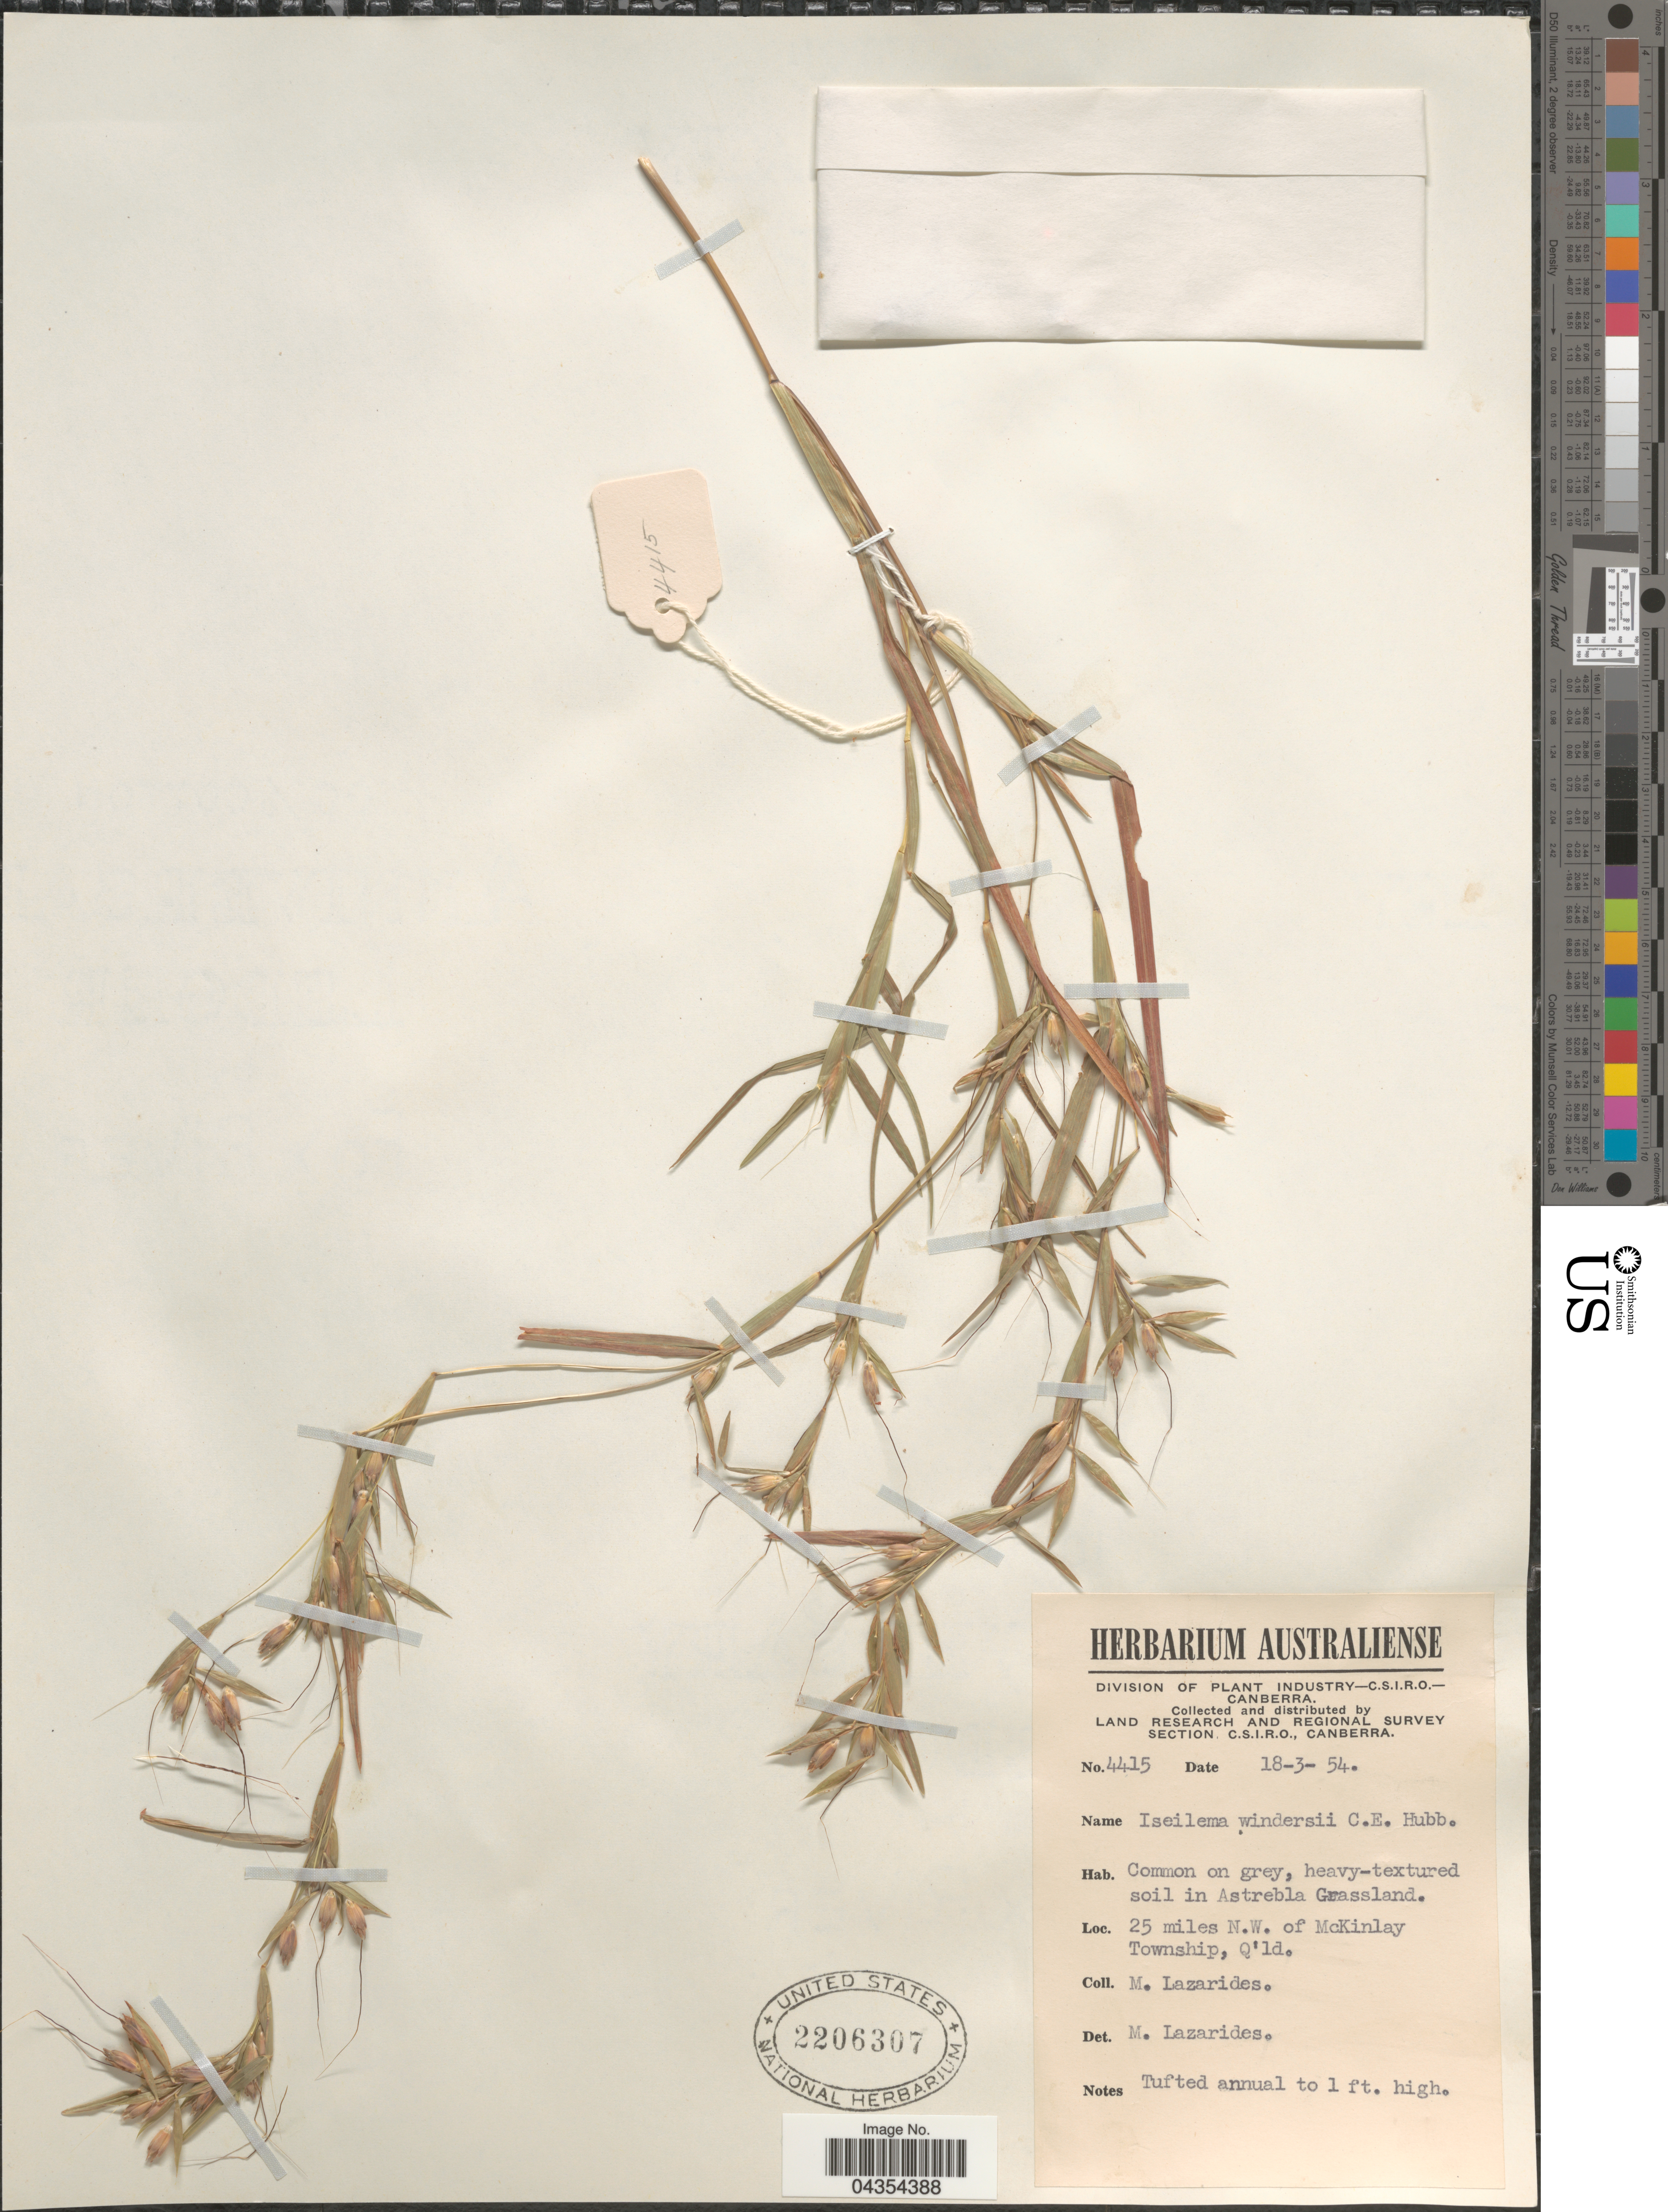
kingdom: Plantae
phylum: Tracheophyta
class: Liliopsida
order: Poales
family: Poaceae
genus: Iseilema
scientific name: Iseilema windersii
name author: C.E. Hubb.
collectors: M. Lazarides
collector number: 4415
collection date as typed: Transcribed d/m/y: 18/3/54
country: Australia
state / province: Queensland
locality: Land Research and Regional Survey Section. 25 miles N.W. of McKinlay Township, Q'ld.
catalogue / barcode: US 2206307